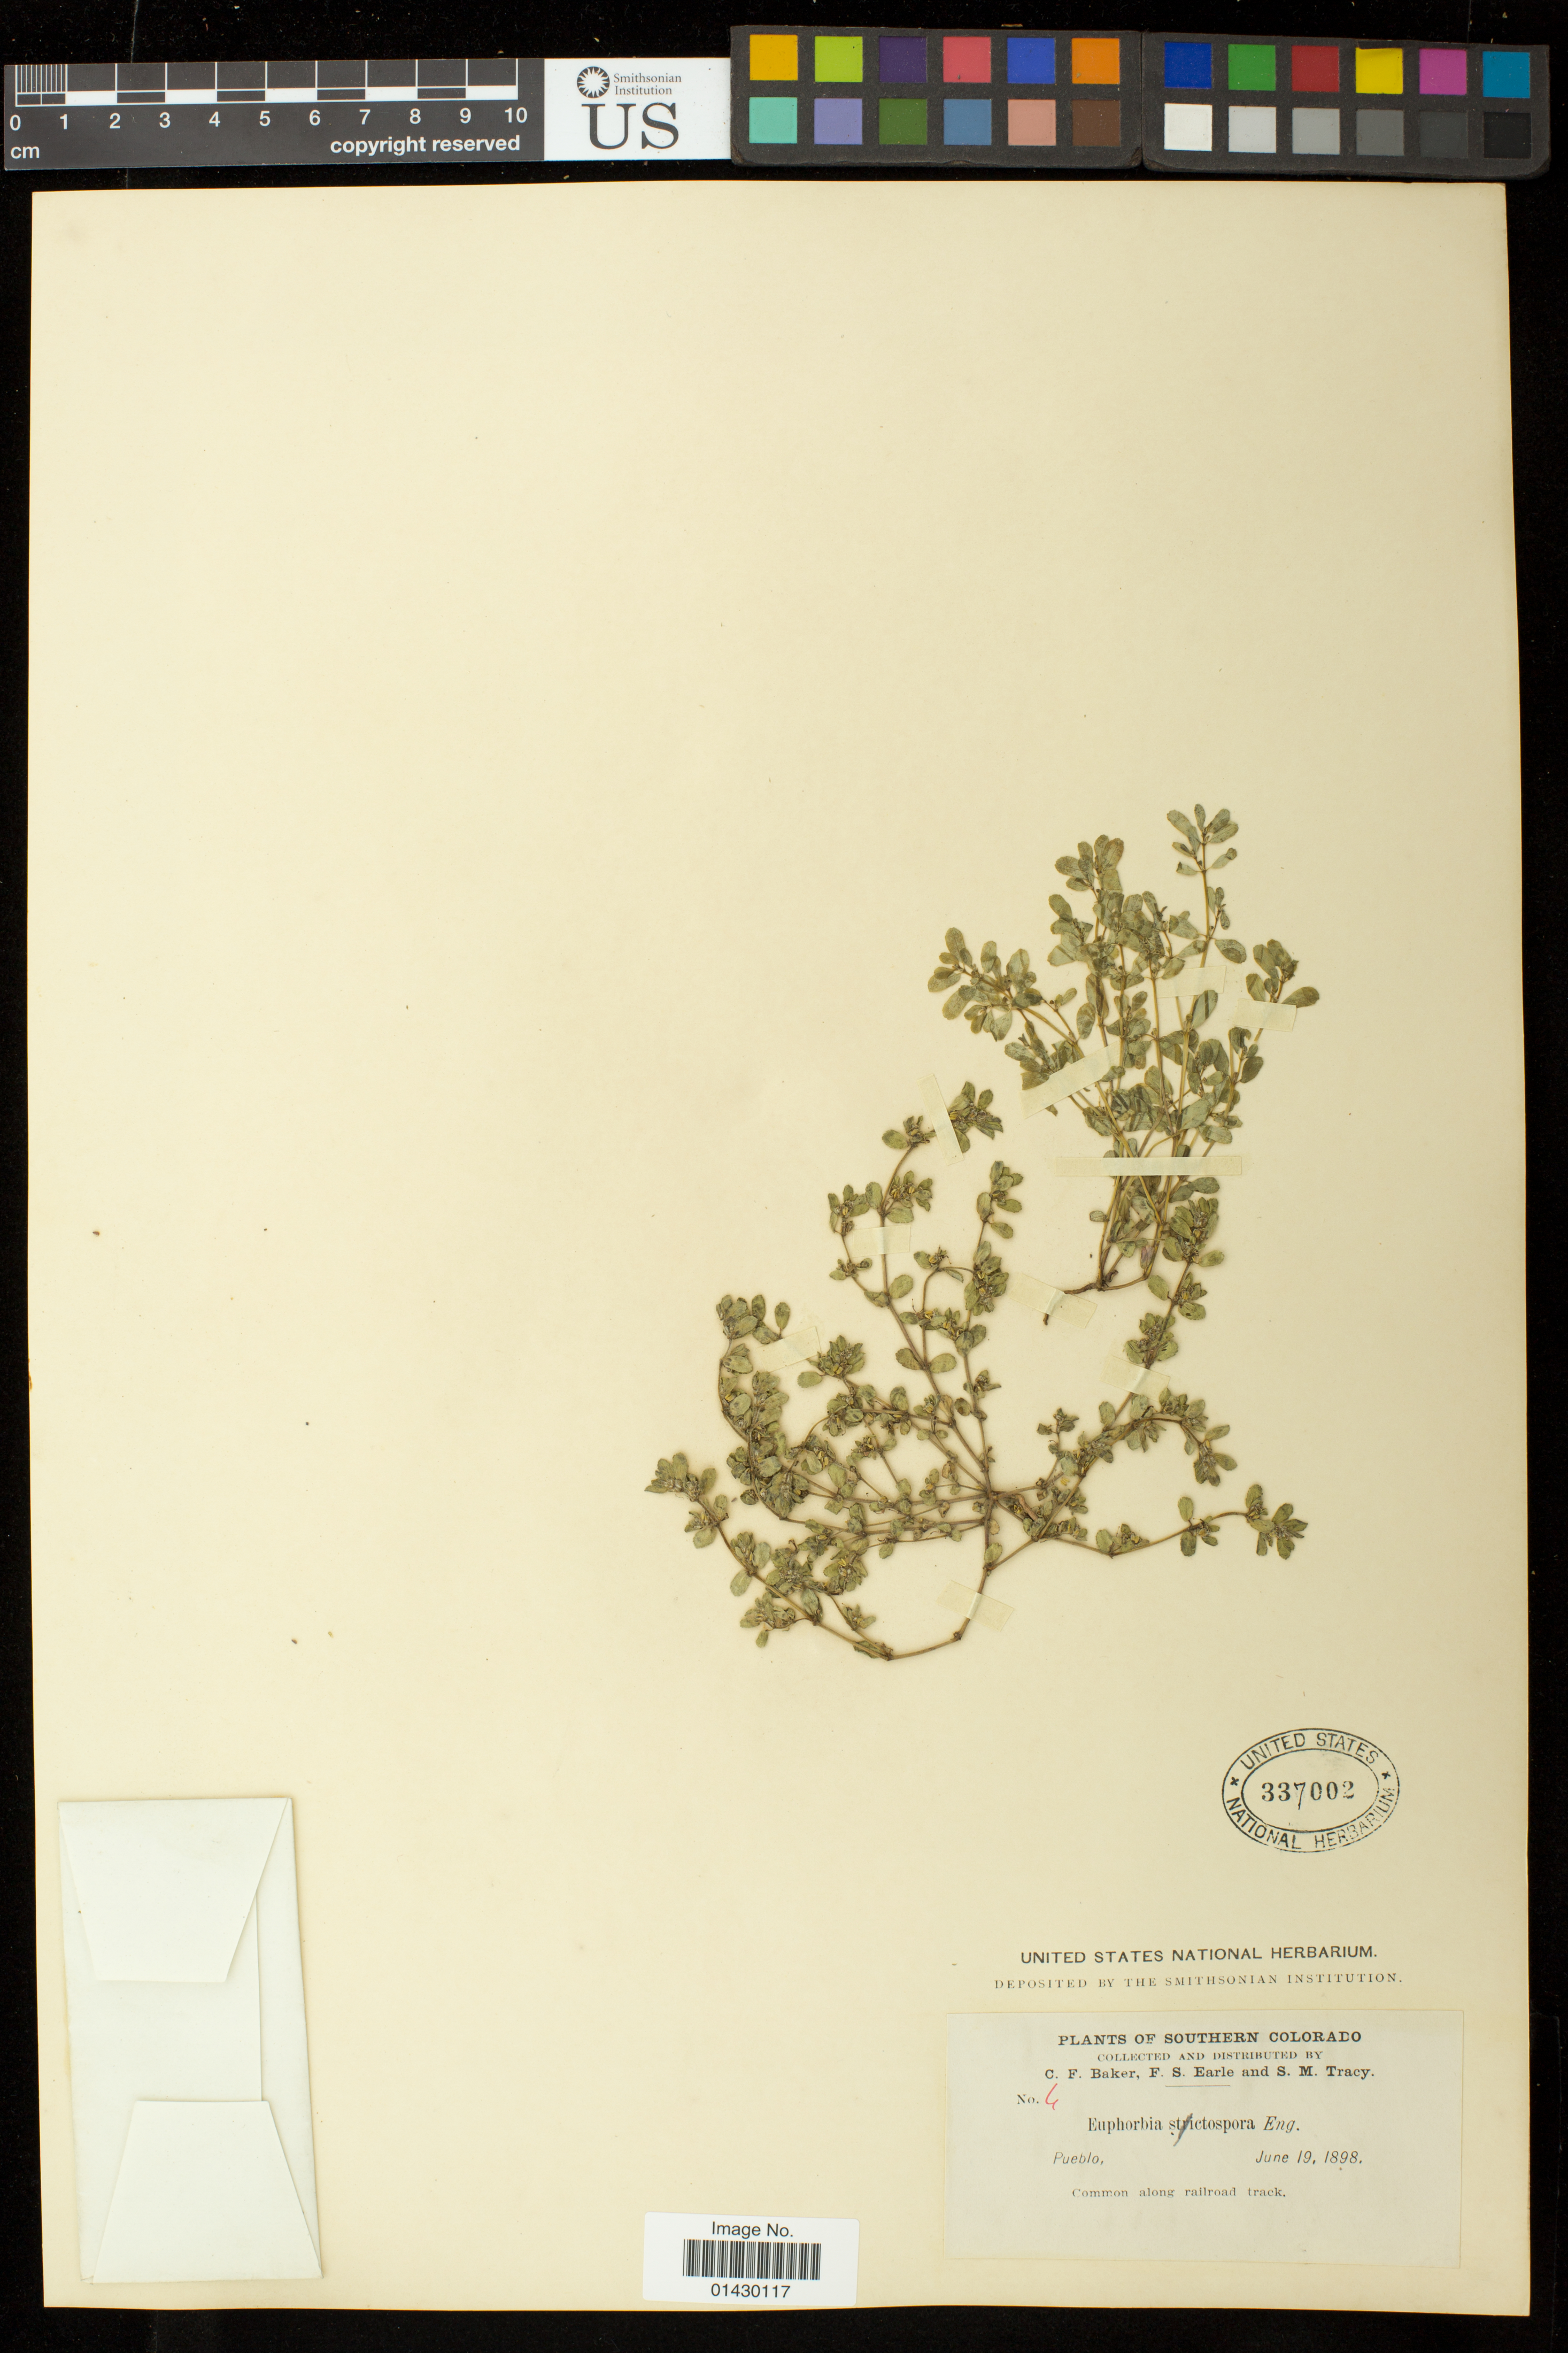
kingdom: Plantae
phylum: Tracheophyta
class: Magnoliopsida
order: Malpighiales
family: Euphorbiaceae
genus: Euphorbia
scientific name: Euphorbia stictospora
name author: Engelm.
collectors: C. F. Baker, F. S. Earle & S. M. Tracy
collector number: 6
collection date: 1898-06-19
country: United States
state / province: Colorado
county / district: Pueblo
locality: Pueblo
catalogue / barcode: US 337002